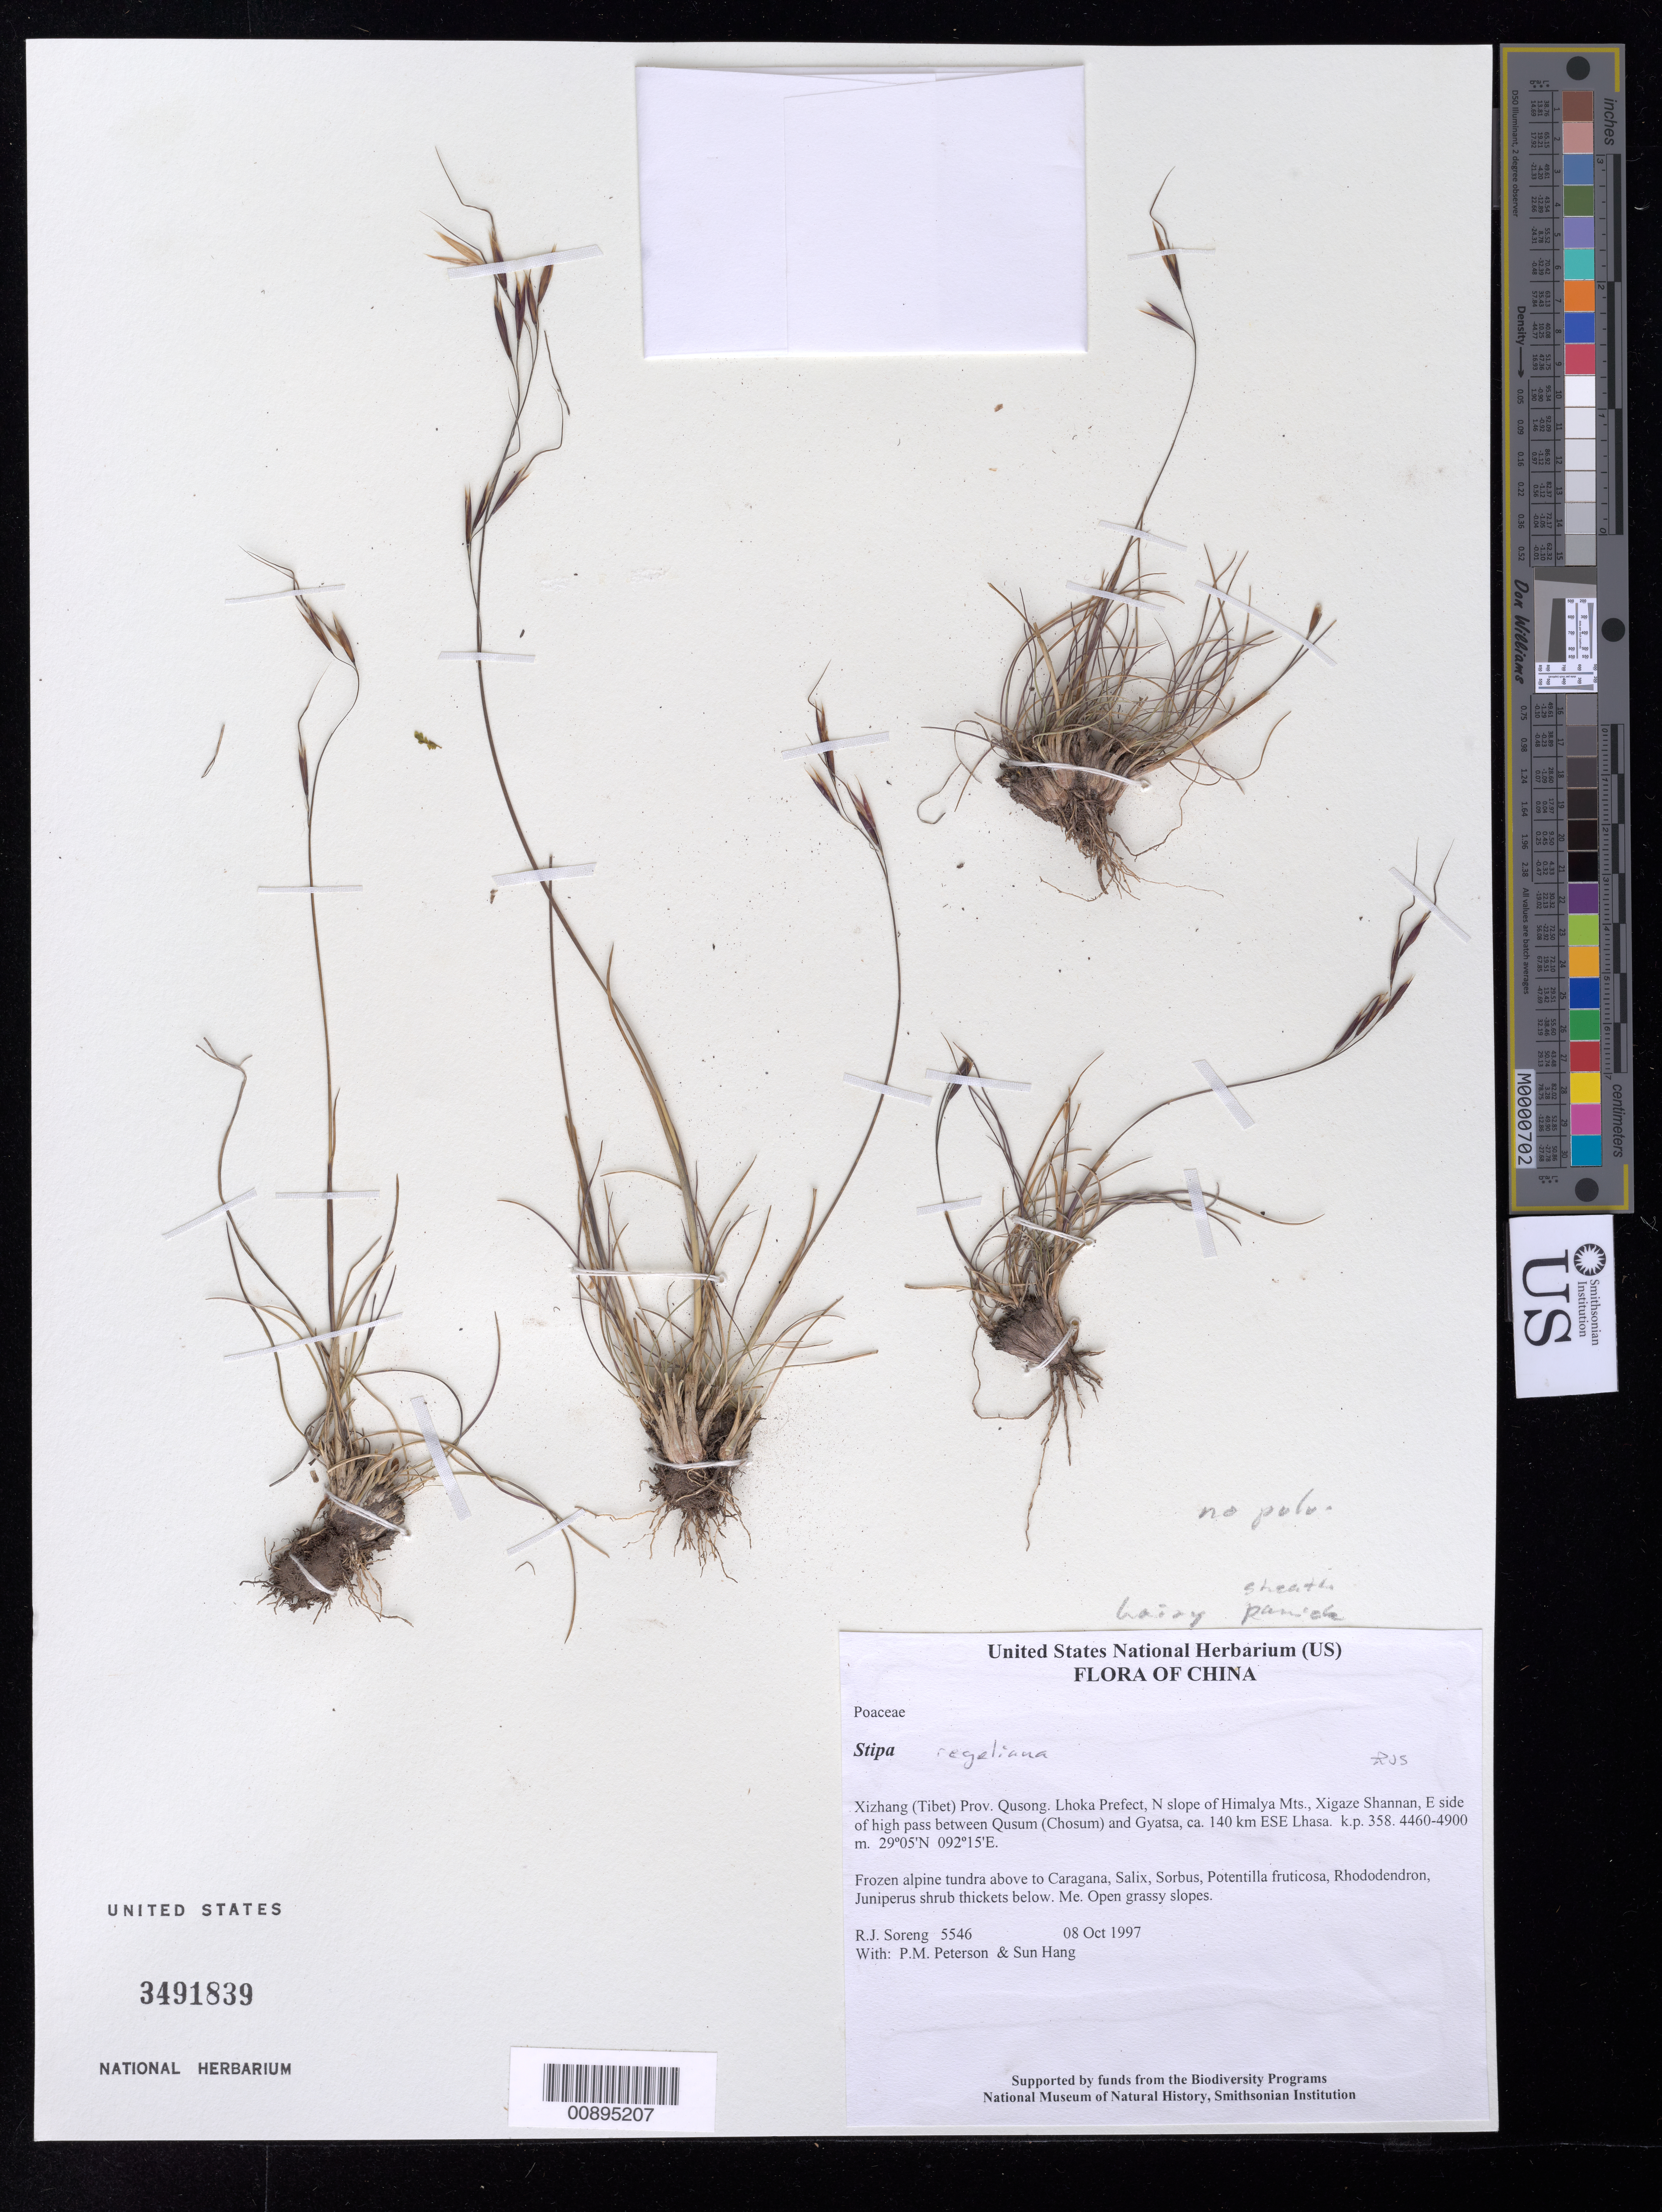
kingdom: Plantae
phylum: Tracheophyta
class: Liliopsida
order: Poales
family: Poaceae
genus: Stipa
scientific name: Stipa regeliana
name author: Hack.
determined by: Soreng, Robert J., Research Associate (BOT), Smithsonian Institution - National Museum of Natural History (UNITED STATES)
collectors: R. J. Soreng, P. M. Peterson & Sun Hang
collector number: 5546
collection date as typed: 08 Oct 1997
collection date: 1997-10-08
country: China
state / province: Xizang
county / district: Qusong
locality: Lhoka Prefect, N slope of Himalaya Mts., Xigaze Shannan, E side of high pass between Qusum (Chosum) and Gyatsa, ca. 140 km ESE Lhasa. k.p. 358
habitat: Frozen alpine tundra above to Caragana, Salix, Sorbus, Potentilla fruticosa, Rhododendron, Juniperus shrub thickets below. Me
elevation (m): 4460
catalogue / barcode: US 3491839